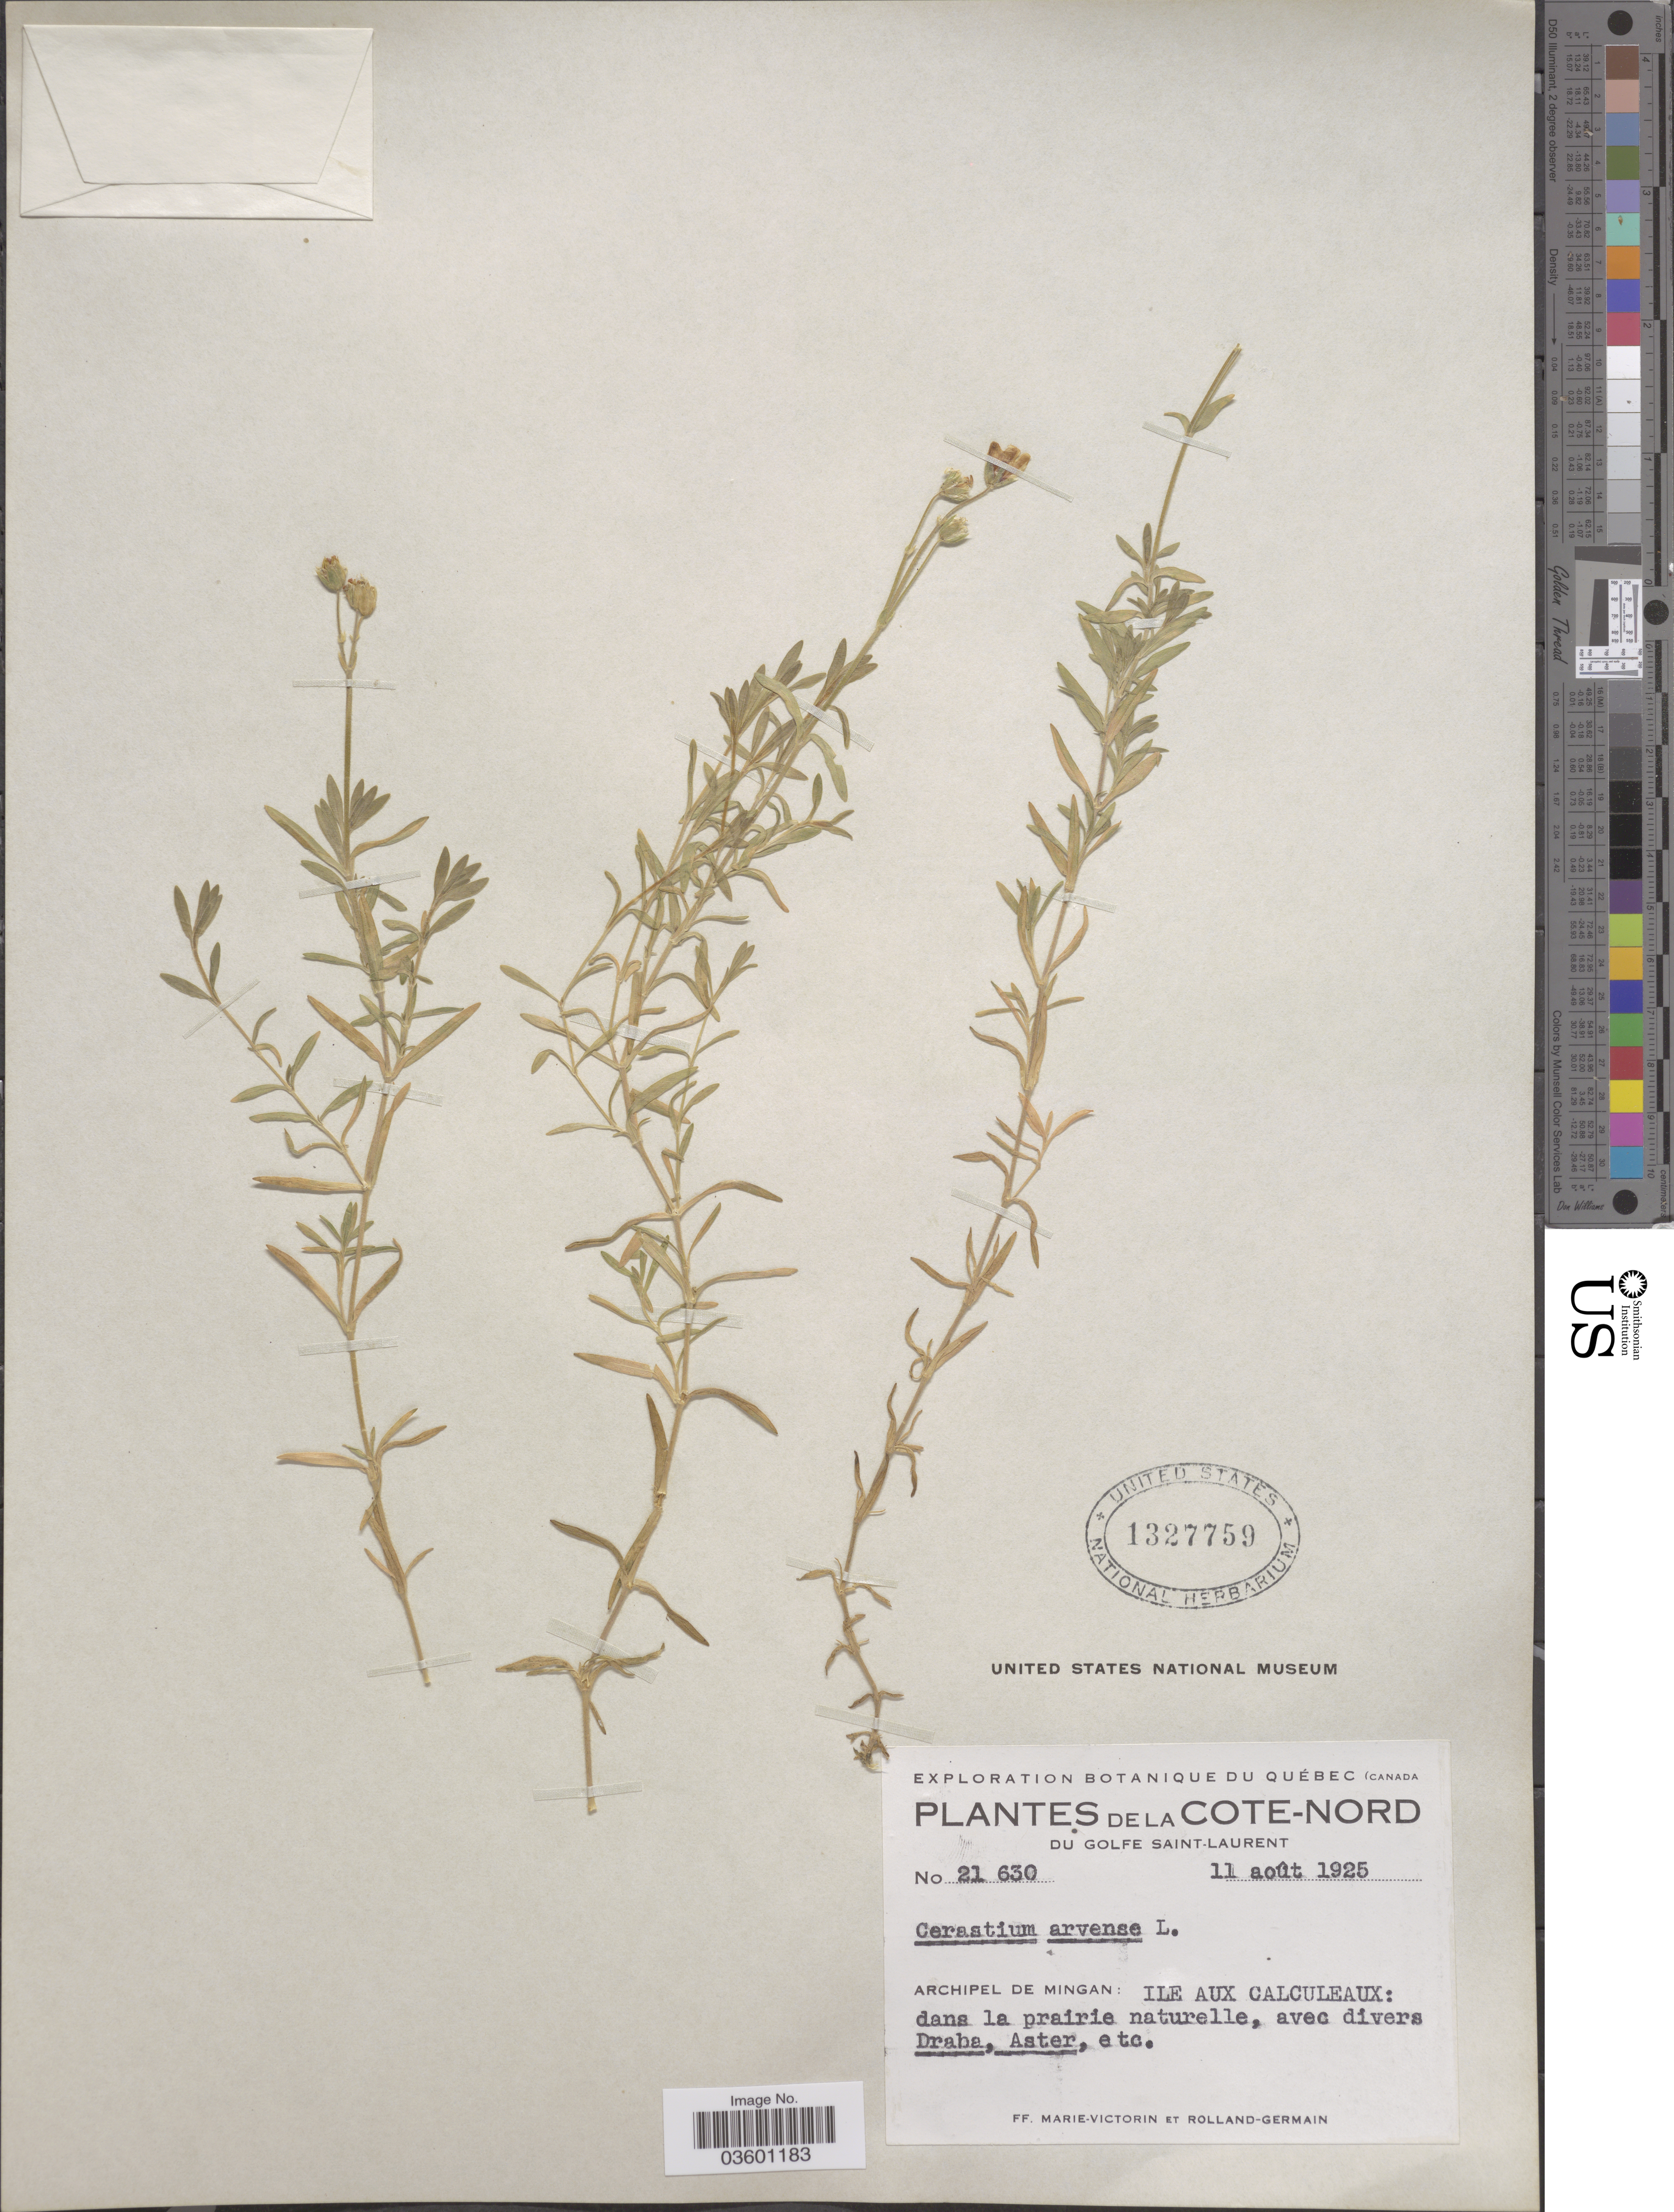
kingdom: Plantae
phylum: Tracheophyta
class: Magnoliopsida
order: Caryophyllales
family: Caryophyllaceae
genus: Cerastium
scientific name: Cerastium arvense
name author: L.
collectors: F. Marie-Victorin & Rolland-Germain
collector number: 21630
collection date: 1925-08-11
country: Canada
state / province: Quebec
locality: Cote-Nord. Du Golfe Saint-Laurent. Archipel de Mingan: Ile aux Calculeaux.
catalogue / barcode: US 1327759